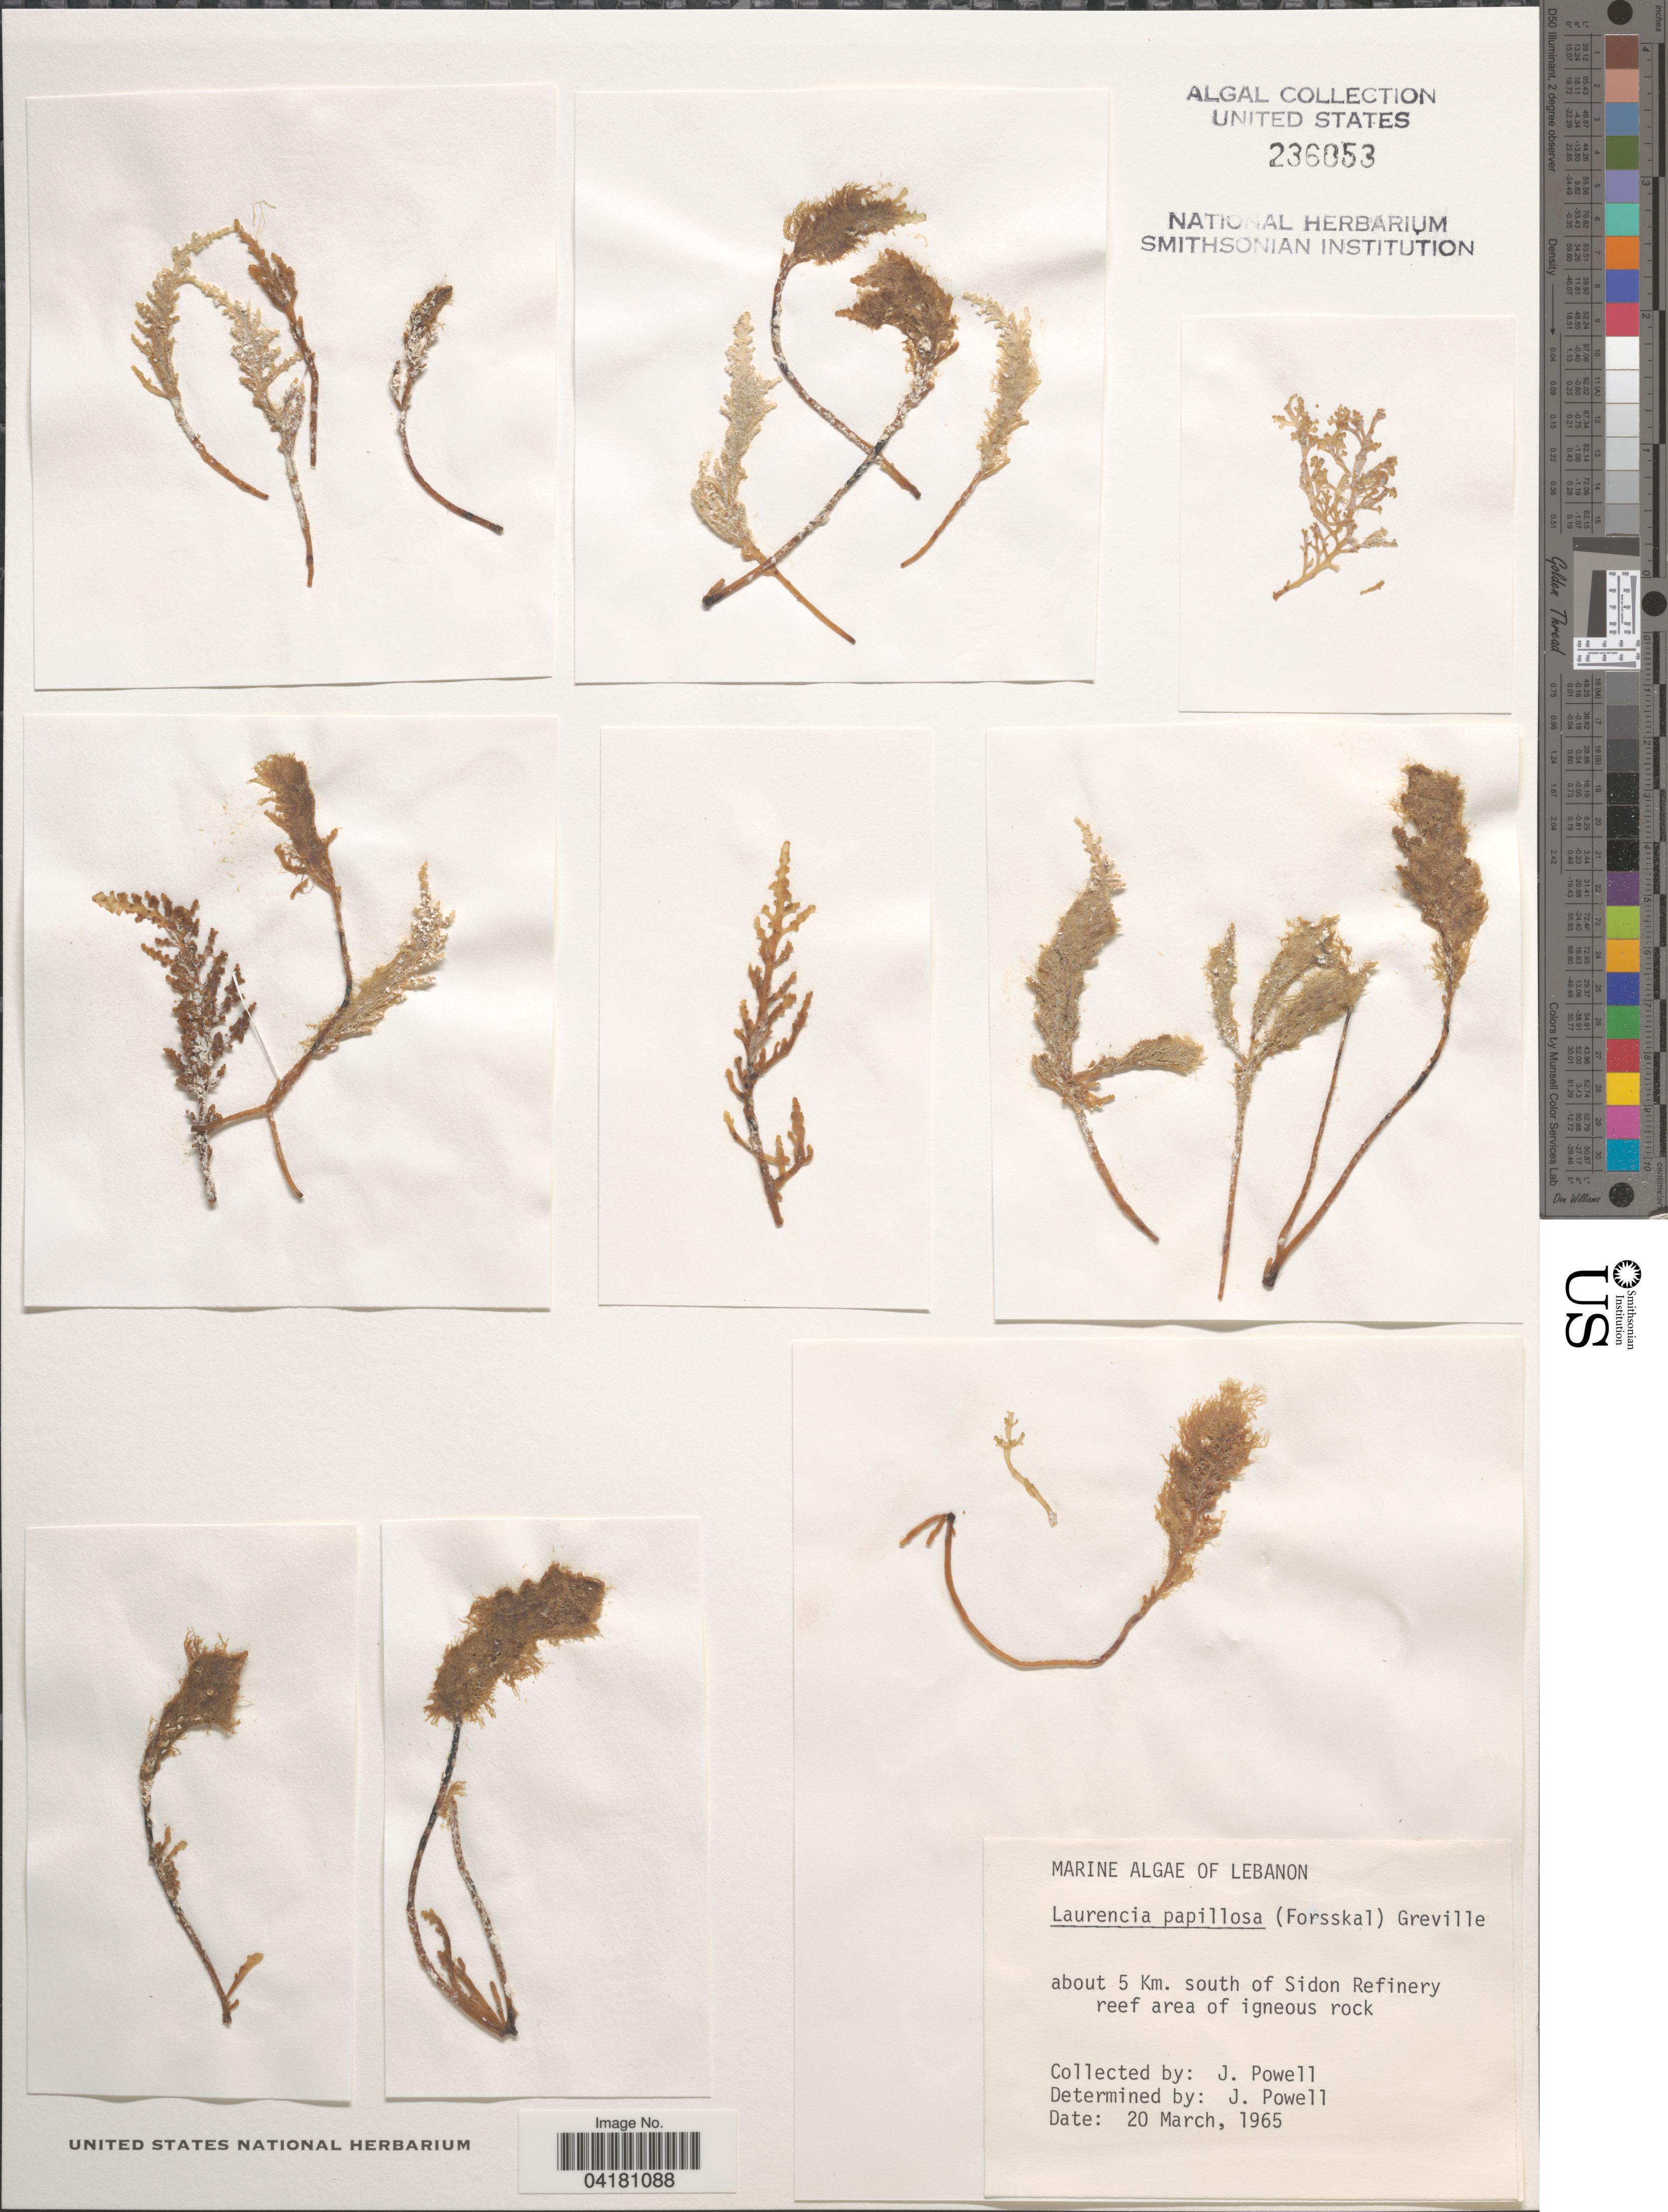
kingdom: Plantae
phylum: Rhodophyta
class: Florideophyceae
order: Ceramiales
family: Rhodomelaceae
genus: Palisada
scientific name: Palisada perforata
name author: (Bory) K.W. Nam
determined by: Algae name updating Project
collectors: J. Powell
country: Lebanon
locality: About 5 Km. south of Sidon Refinery reef area of igneous rock.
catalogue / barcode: US 236053